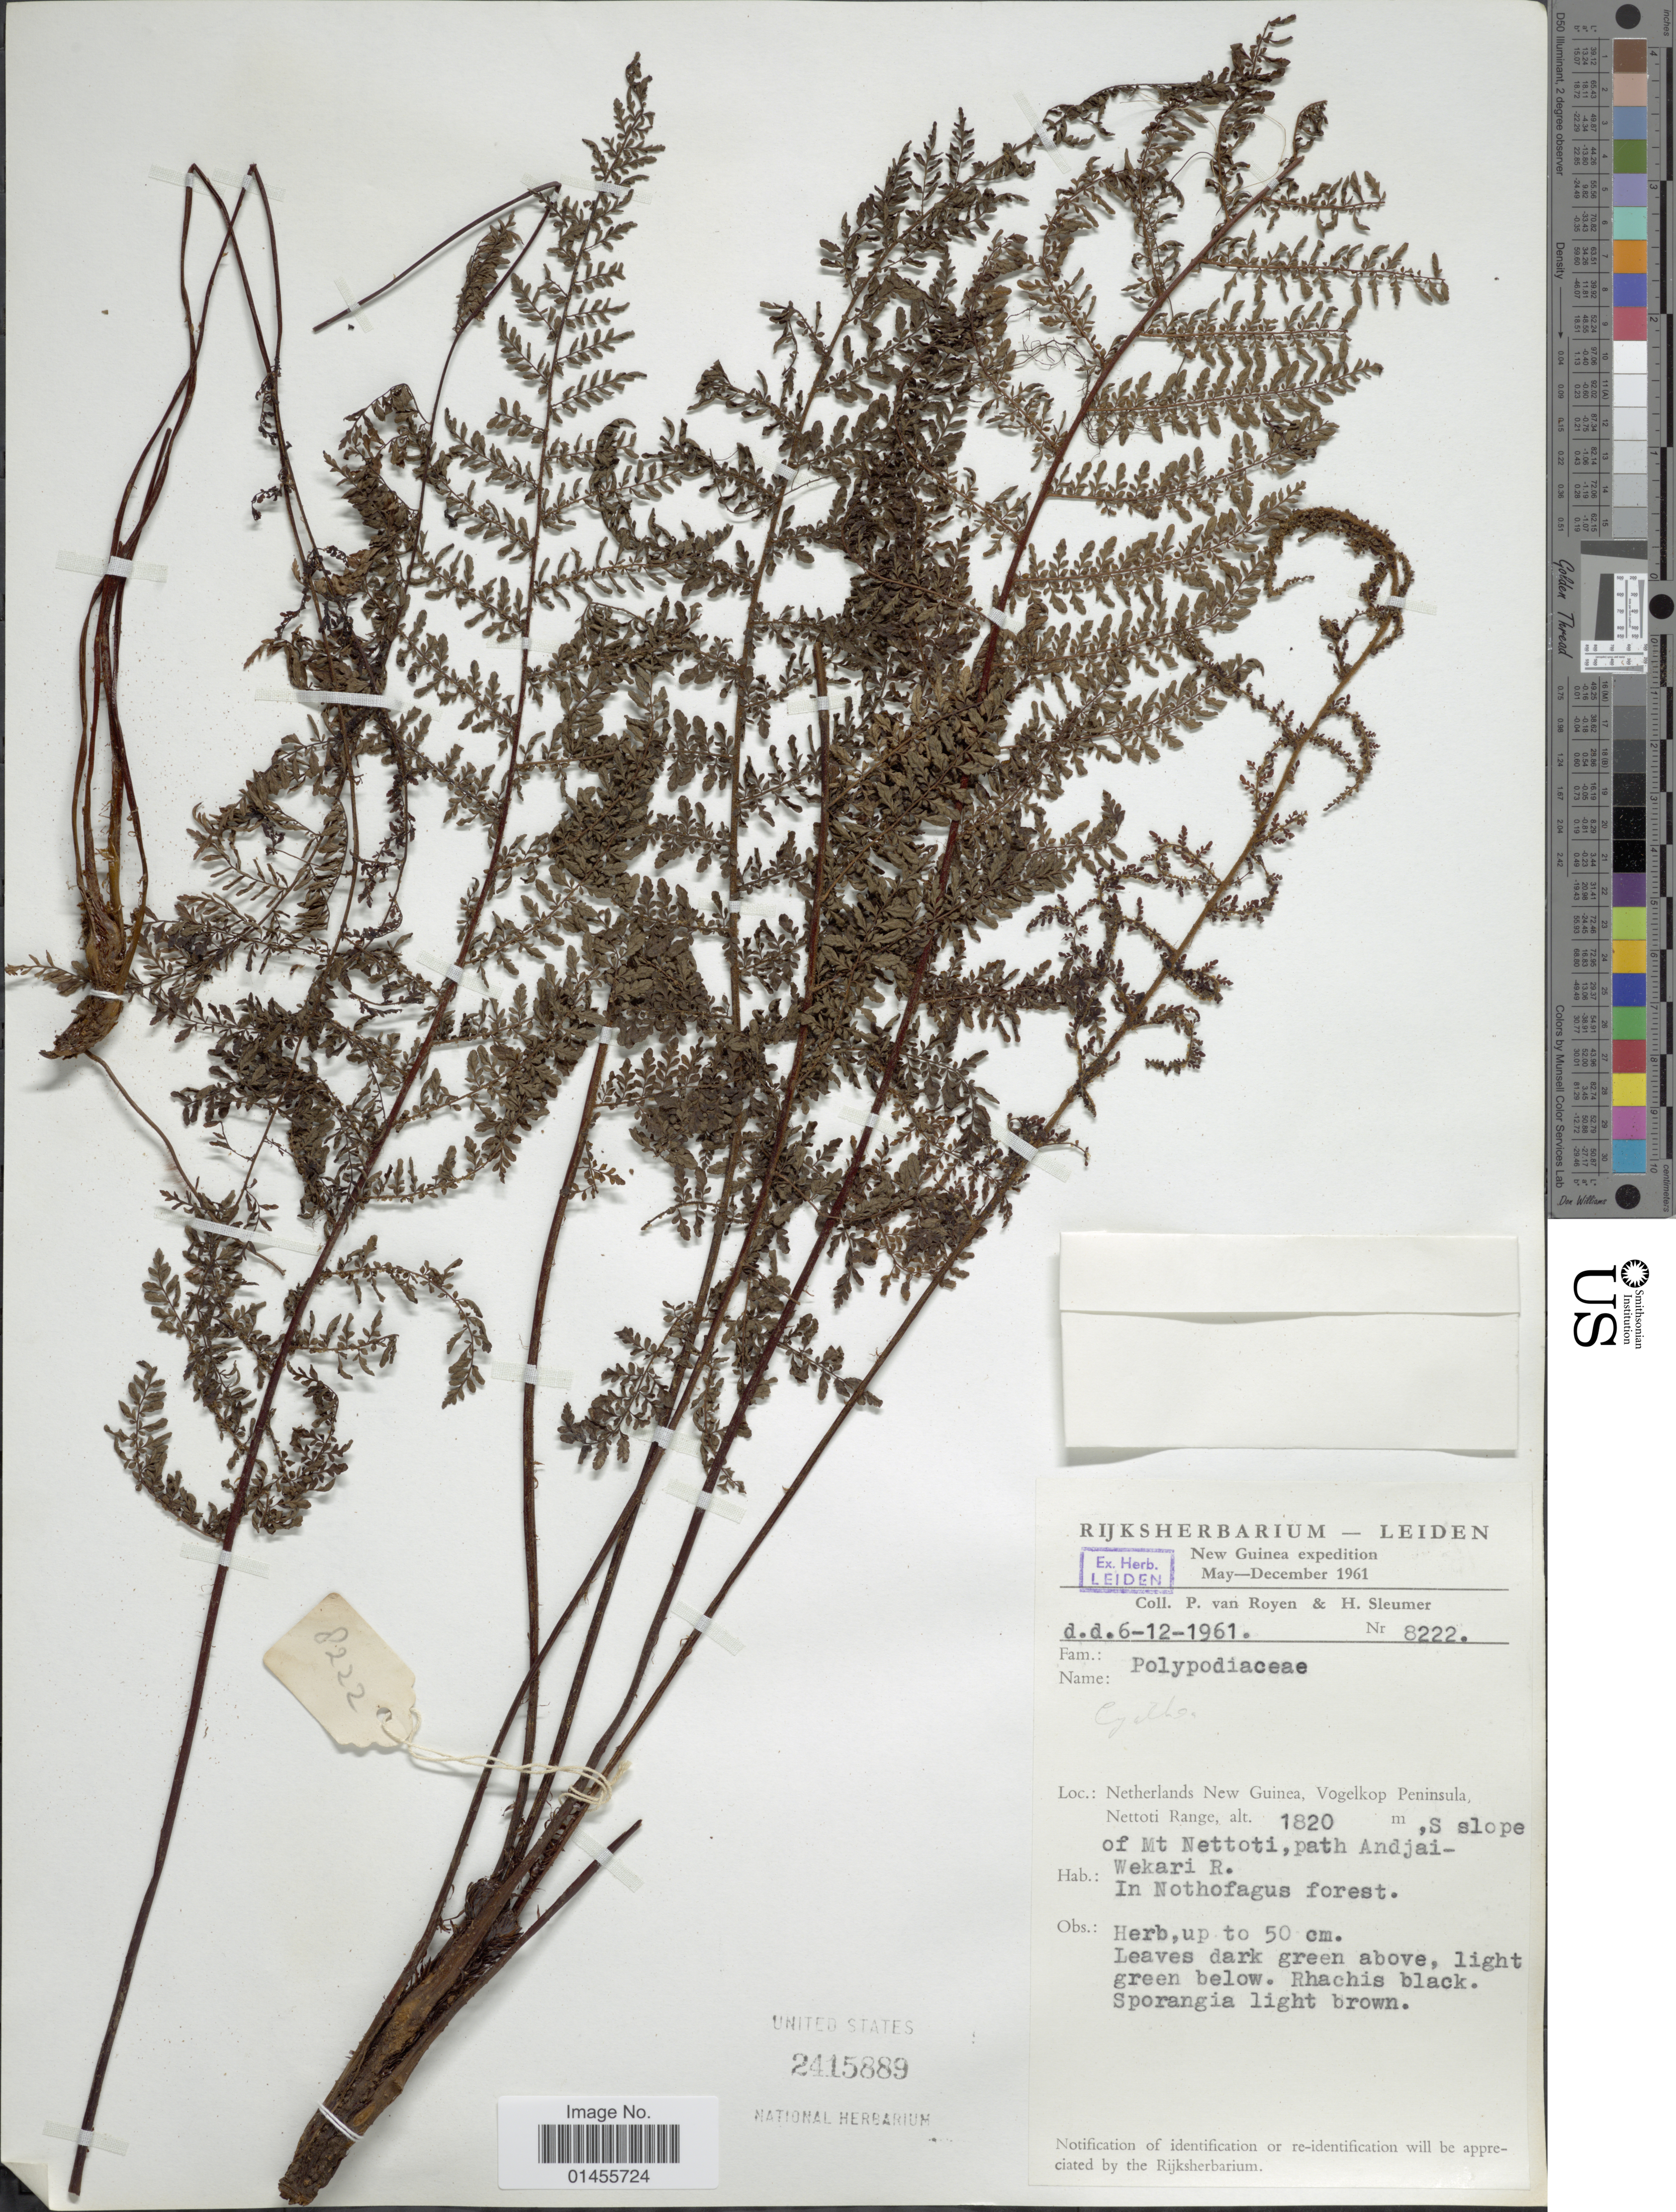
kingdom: Plantae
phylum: Tracheophyta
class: Polypodiopsida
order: Cyatheales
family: Cyatheaceae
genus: Alsophila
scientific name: Alsophila sp.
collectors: P. van Royen & H. O. Sleumer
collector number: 8222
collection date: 1961-12-06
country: Indonesia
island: New Guinea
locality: New Guinea. Netherlands New Guinea. Vogelkop Peninsula, Nettoti Range. of Mt. Nettoti, path Andjaiwekari R. In Nothofagus forest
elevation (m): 1820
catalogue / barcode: US 2415889